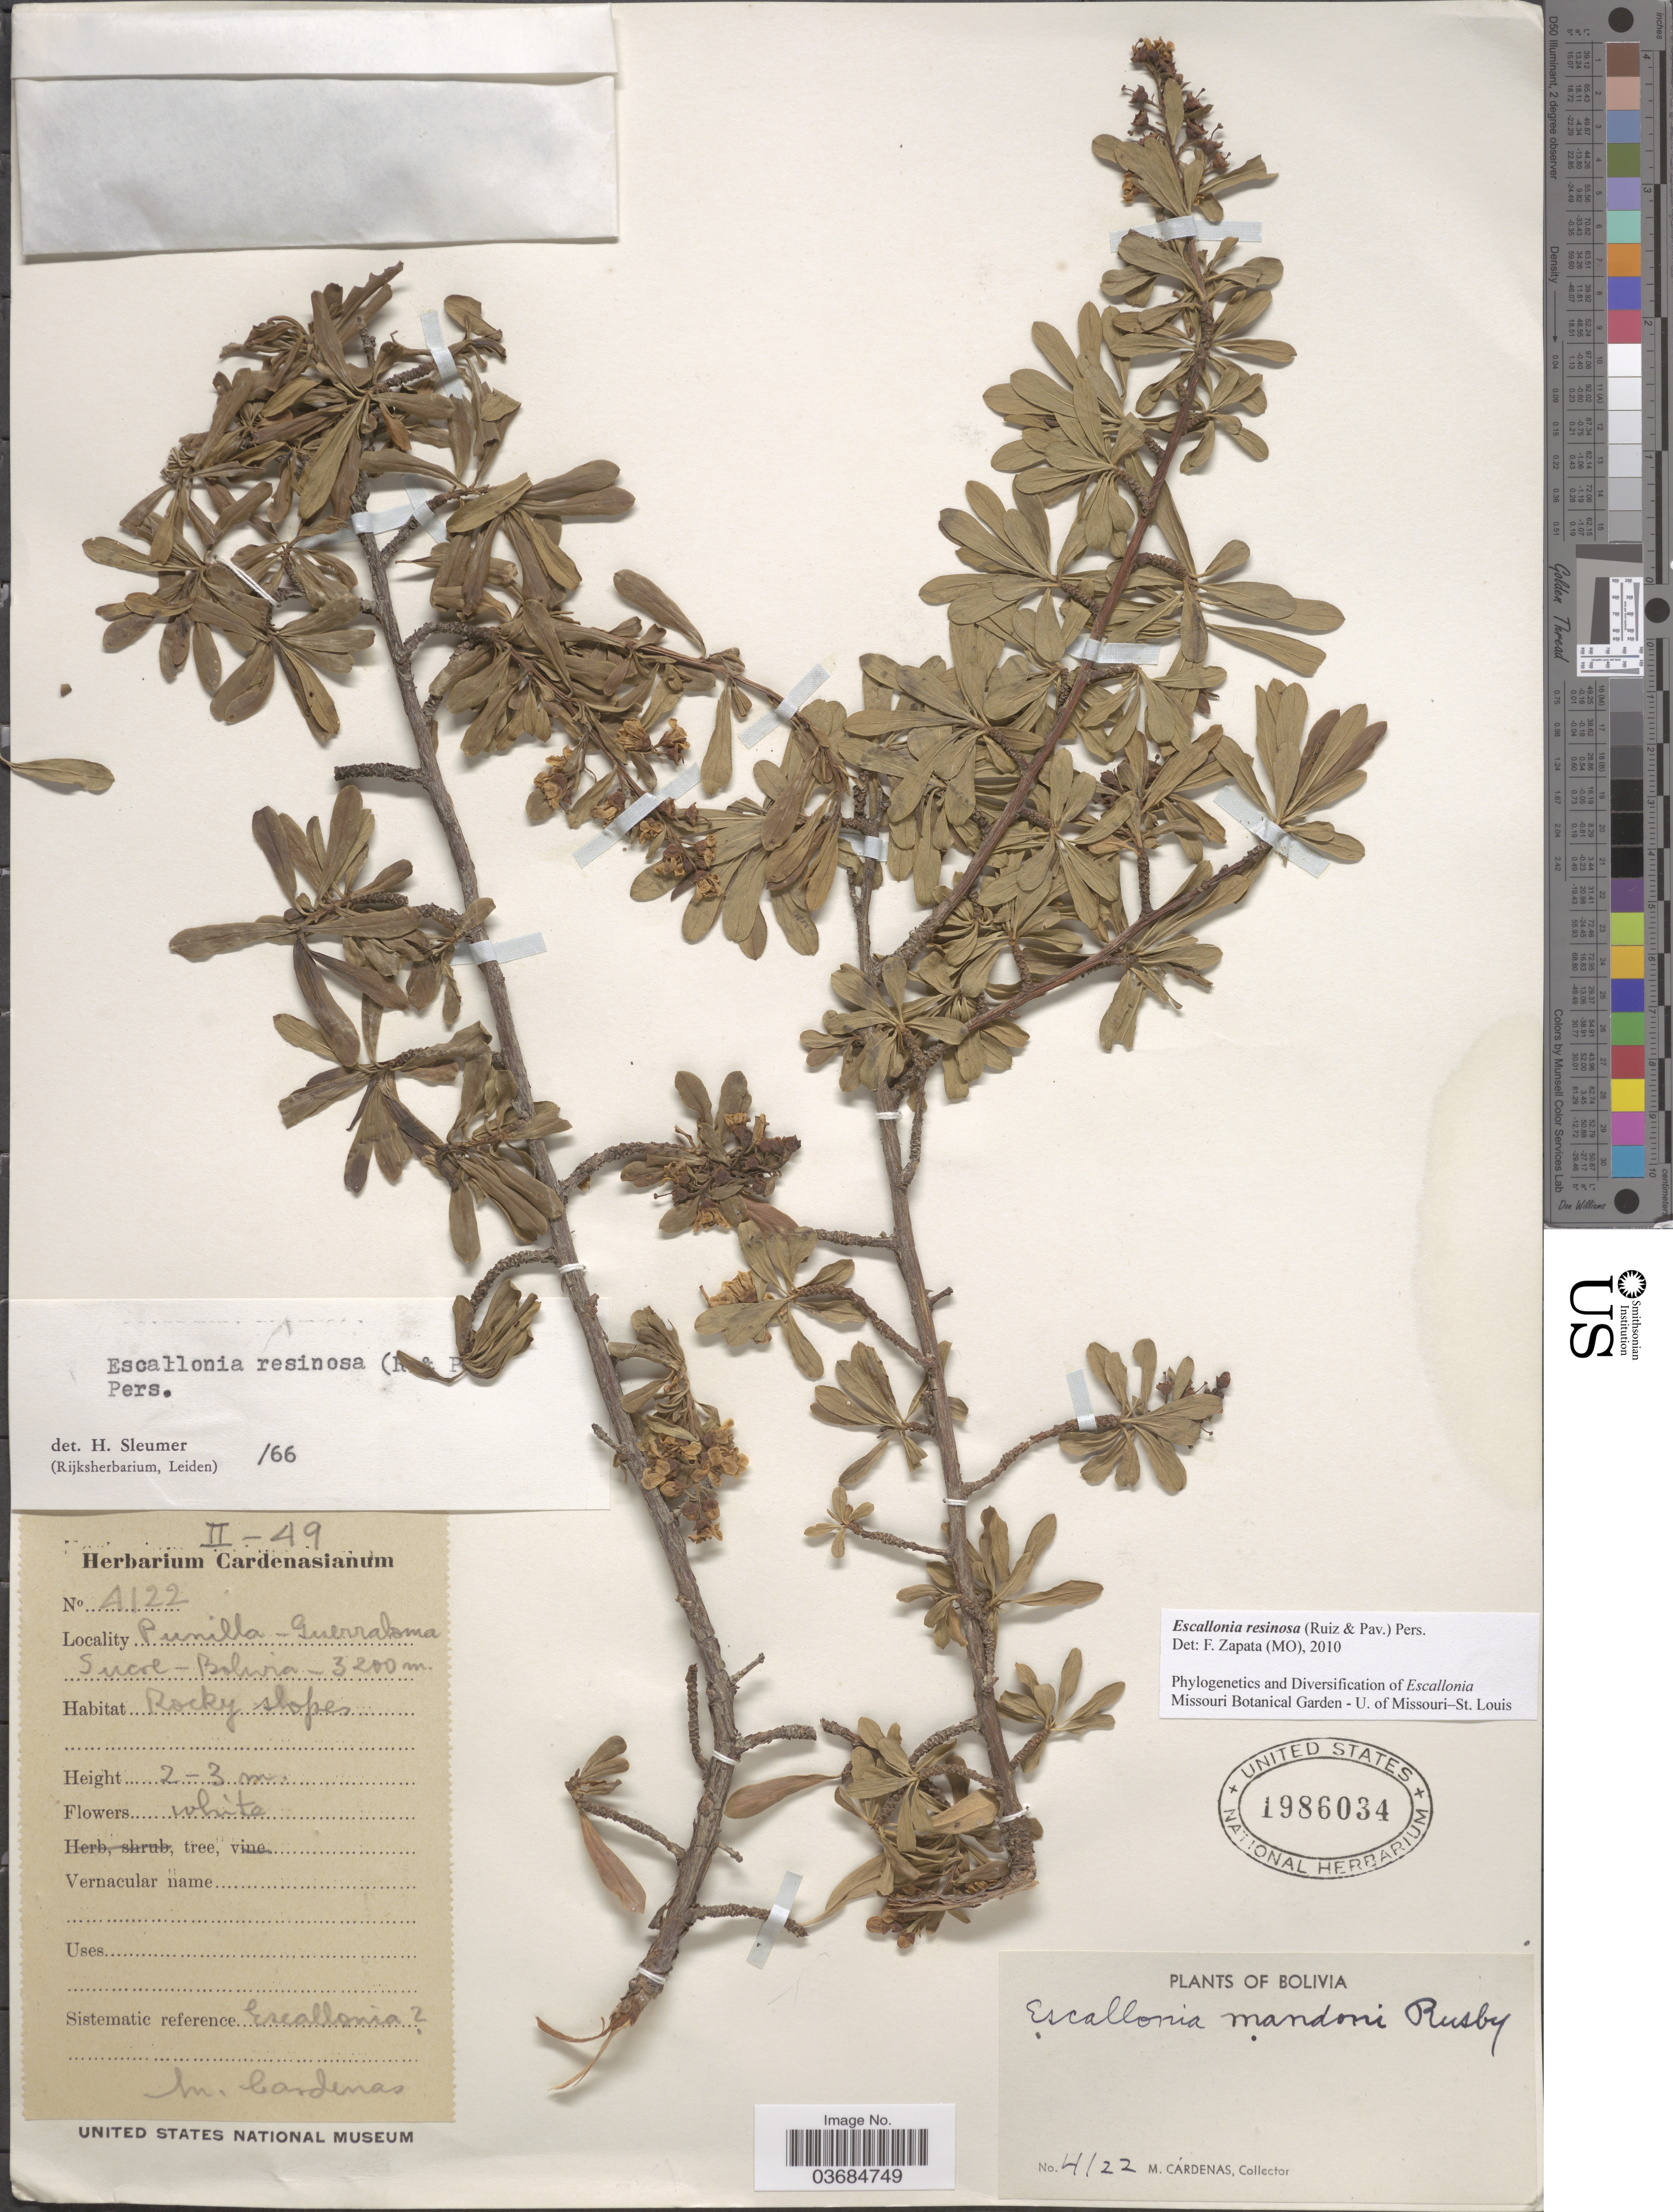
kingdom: Plantae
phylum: Tracheophyta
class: Magnoliopsida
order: Escalloniales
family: Escalloniaceae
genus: Escallonia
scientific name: Escallonia resinosa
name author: (Ruiz & Pav.) Pers.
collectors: M. Cárdenas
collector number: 4122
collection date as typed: Transcribed d/m/y: /2/49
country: Bolivia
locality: Punilla - Guerraloma. Sucre. Rocky slopes.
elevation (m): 3200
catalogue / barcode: US 1986034